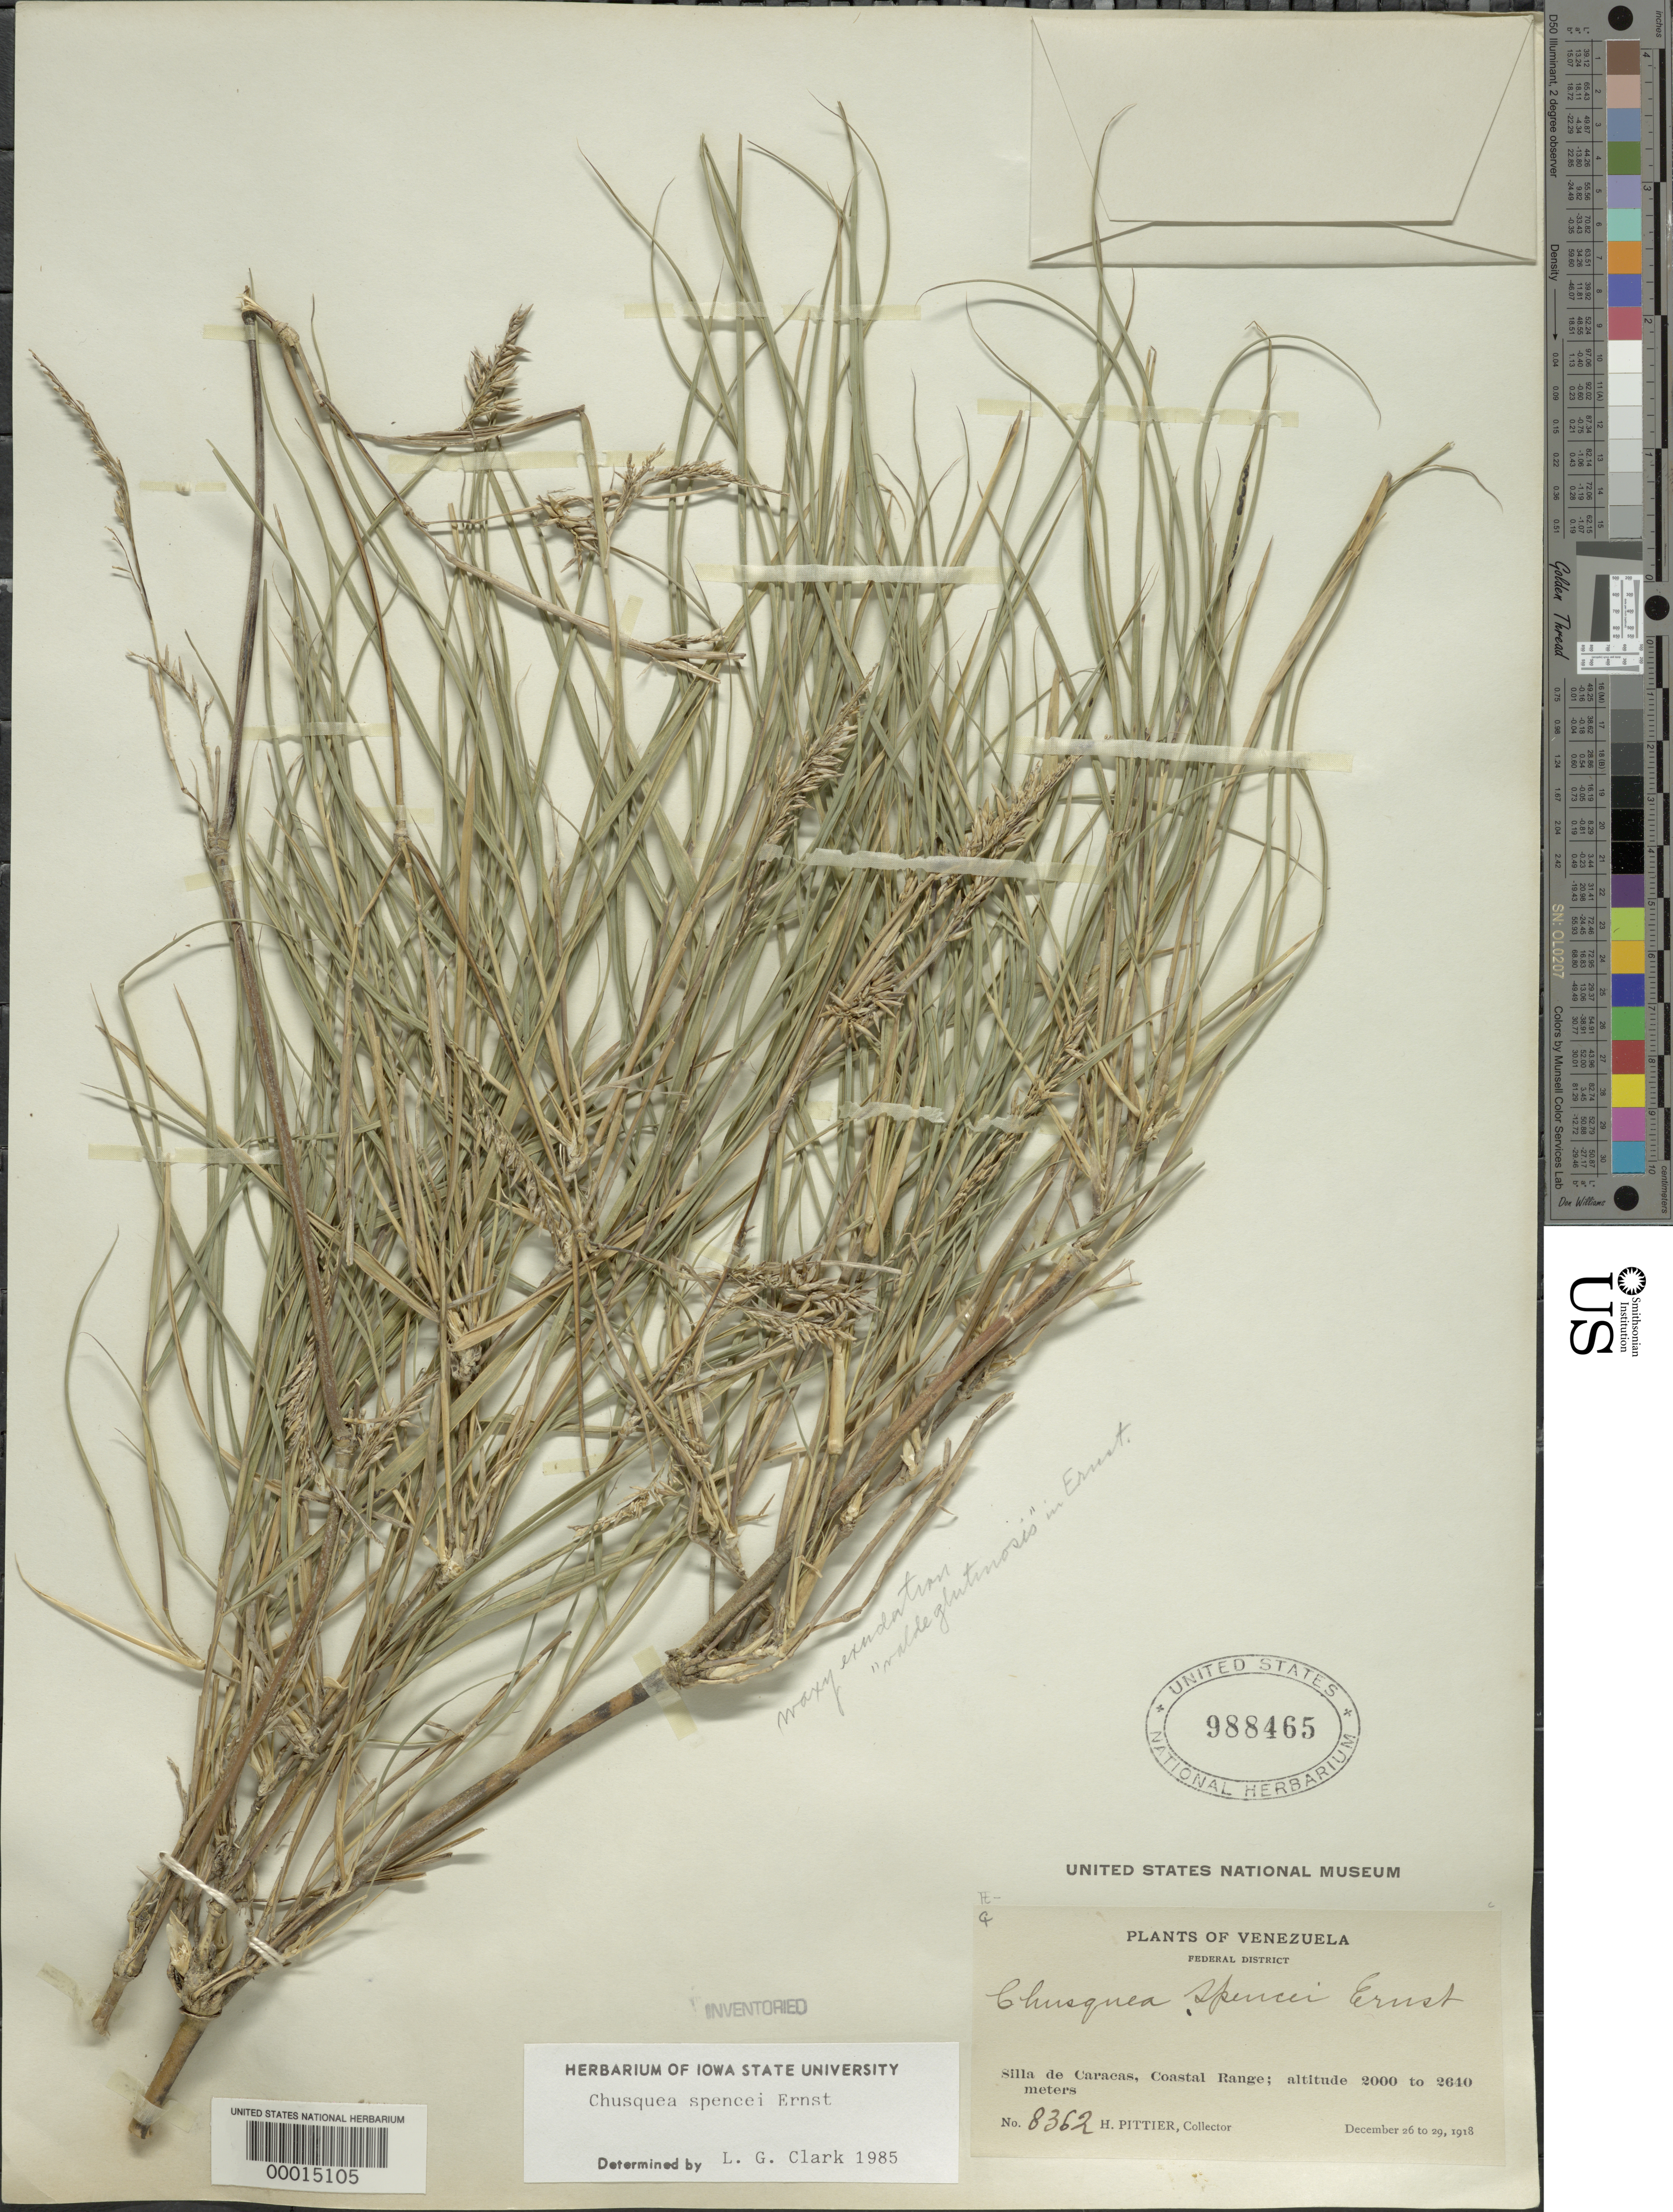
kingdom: Plantae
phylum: Tracheophyta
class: Liliopsida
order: Poales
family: Poaceae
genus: Chusquea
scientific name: Chusquea spencei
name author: Ernst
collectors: H. F. Pittier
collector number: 8362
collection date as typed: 26 Dec 1918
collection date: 1918-12-26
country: Venezuela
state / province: Distrito Federal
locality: Coastal range, silla de caracas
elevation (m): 2000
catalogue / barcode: US 988465